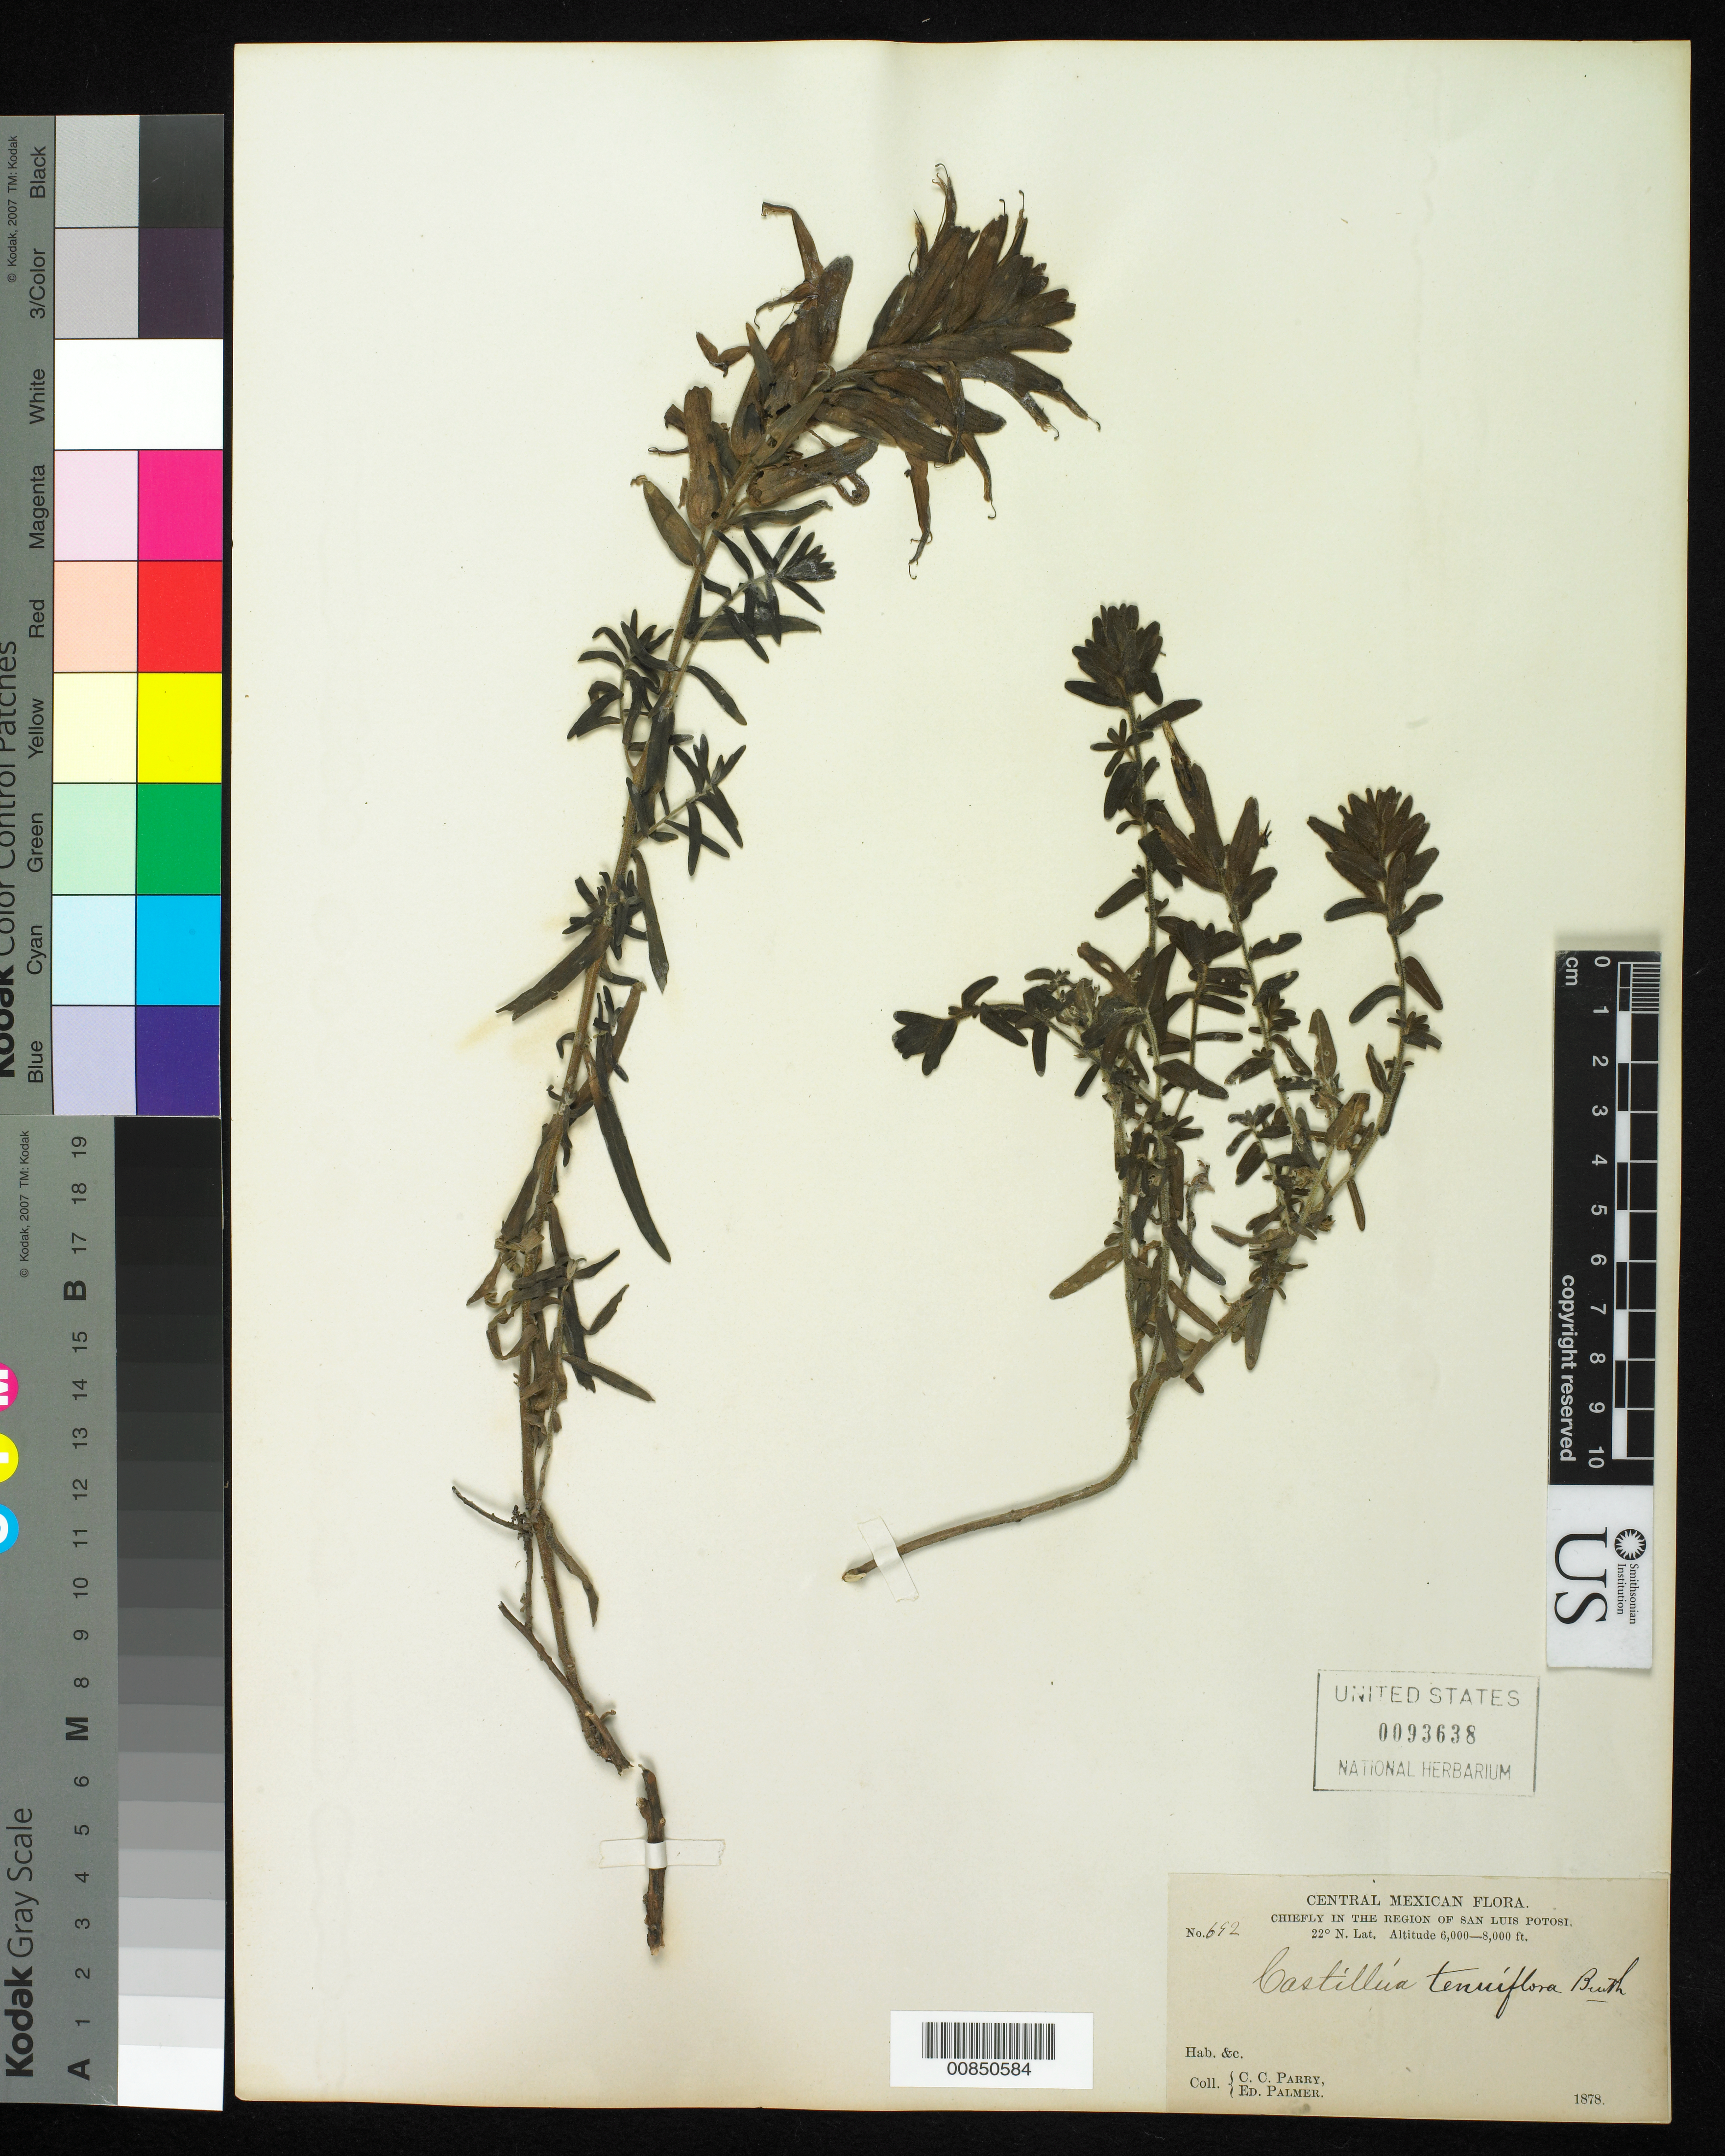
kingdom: Plantae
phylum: Tracheophyta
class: Magnoliopsida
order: Lamiales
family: Orobanchaceae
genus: Castilleja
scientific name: Castilleja tenuiflora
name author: Benth.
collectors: C. C. Parry & E. Palmer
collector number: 692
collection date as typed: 1878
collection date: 1878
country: Mexico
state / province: San Luis Potosí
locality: Chiefly in the region of San Luis Potosí.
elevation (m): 1829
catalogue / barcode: US 93638